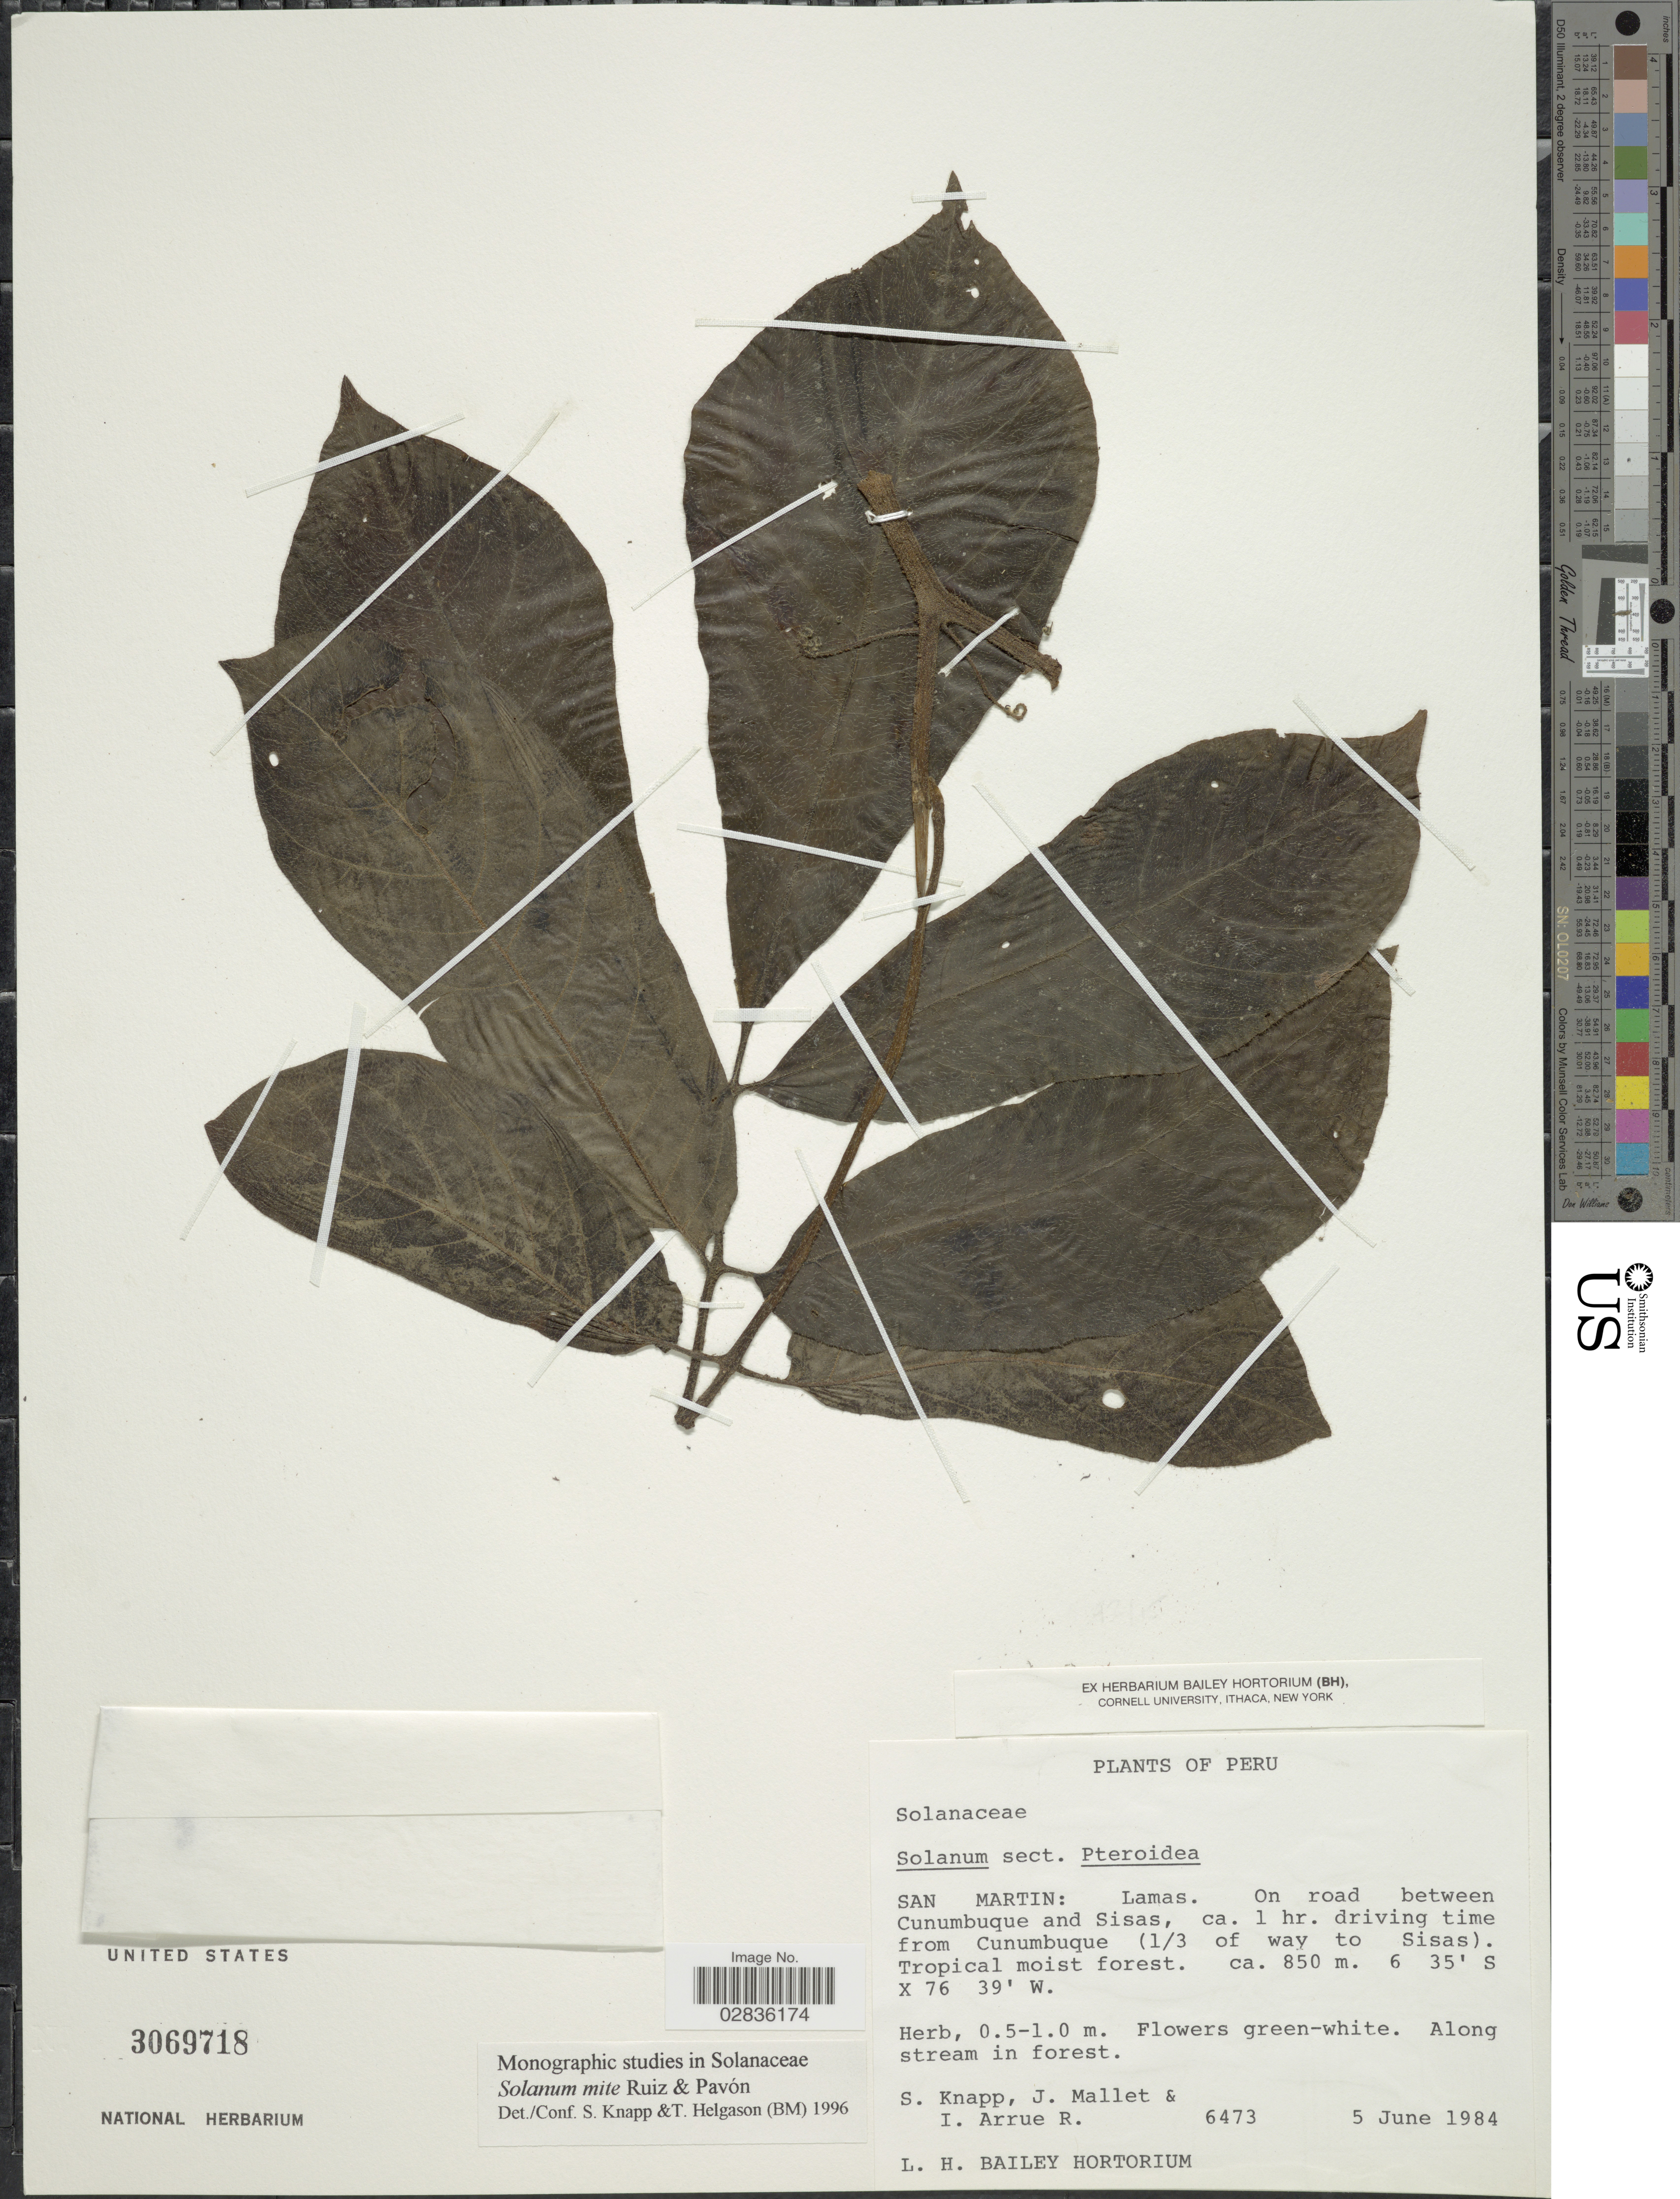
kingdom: Plantae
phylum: Tracheophyta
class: Magnoliopsida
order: Solanales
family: Solanaceae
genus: Solanum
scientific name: Solanum mite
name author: Ruiz & Pav.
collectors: S. Knapp, J. Mallet & I. Arrue R.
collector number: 6473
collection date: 1984-06-05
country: Peru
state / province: San Martín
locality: Lamas. On road between Cunumbuque and Sisas, ca. 1 hr. driving time from Cunumbuque (1/3 of way to Sisas).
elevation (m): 850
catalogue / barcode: US 3069718